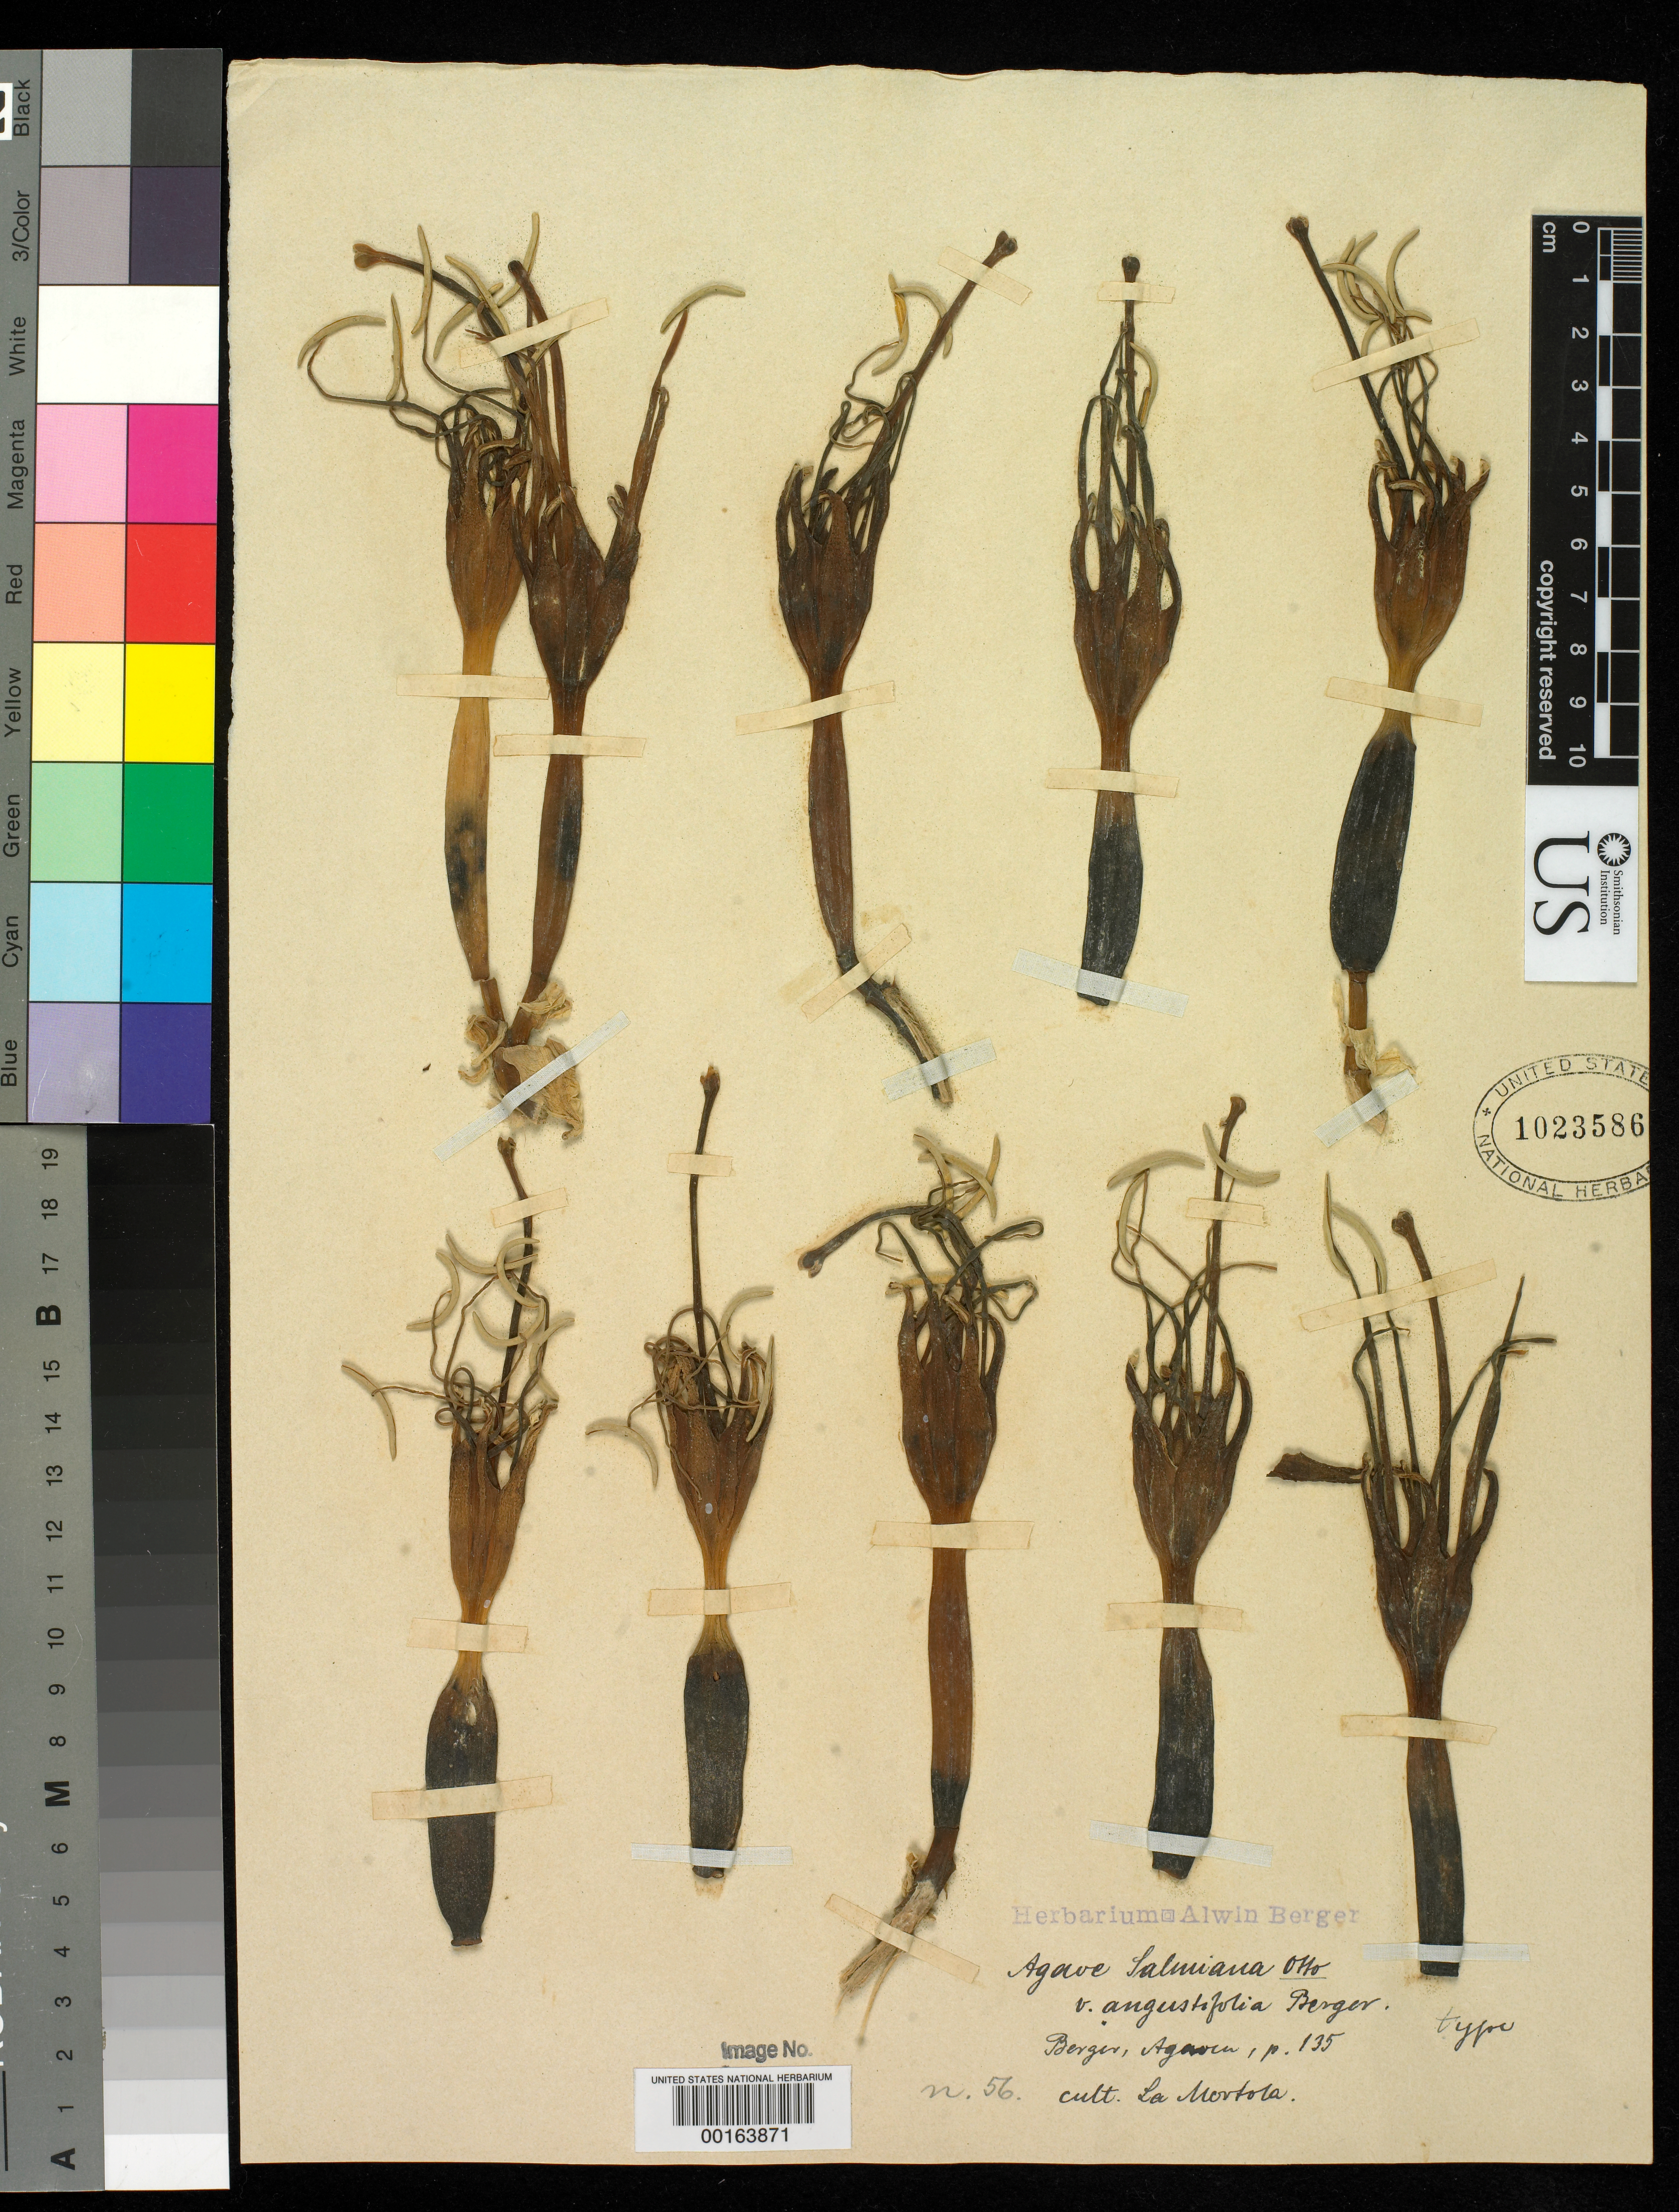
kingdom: Plantae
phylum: Tracheophyta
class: Liliopsida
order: Asparagales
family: Asparagaceae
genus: Agave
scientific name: Agave salmiana var. angustifolia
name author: A. Berger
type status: Syntype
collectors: A. Berger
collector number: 56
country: Mexico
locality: Cultivated at La Mortola, Italy.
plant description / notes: No specimens cited in protologue; several sheets at US annotated "type" (apparently by Berger), duplicates with collection date of 6 VIII 1909 cited by Gentry as type.; Specimen ex herbarium Alwin Berger.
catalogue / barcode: US 1023586